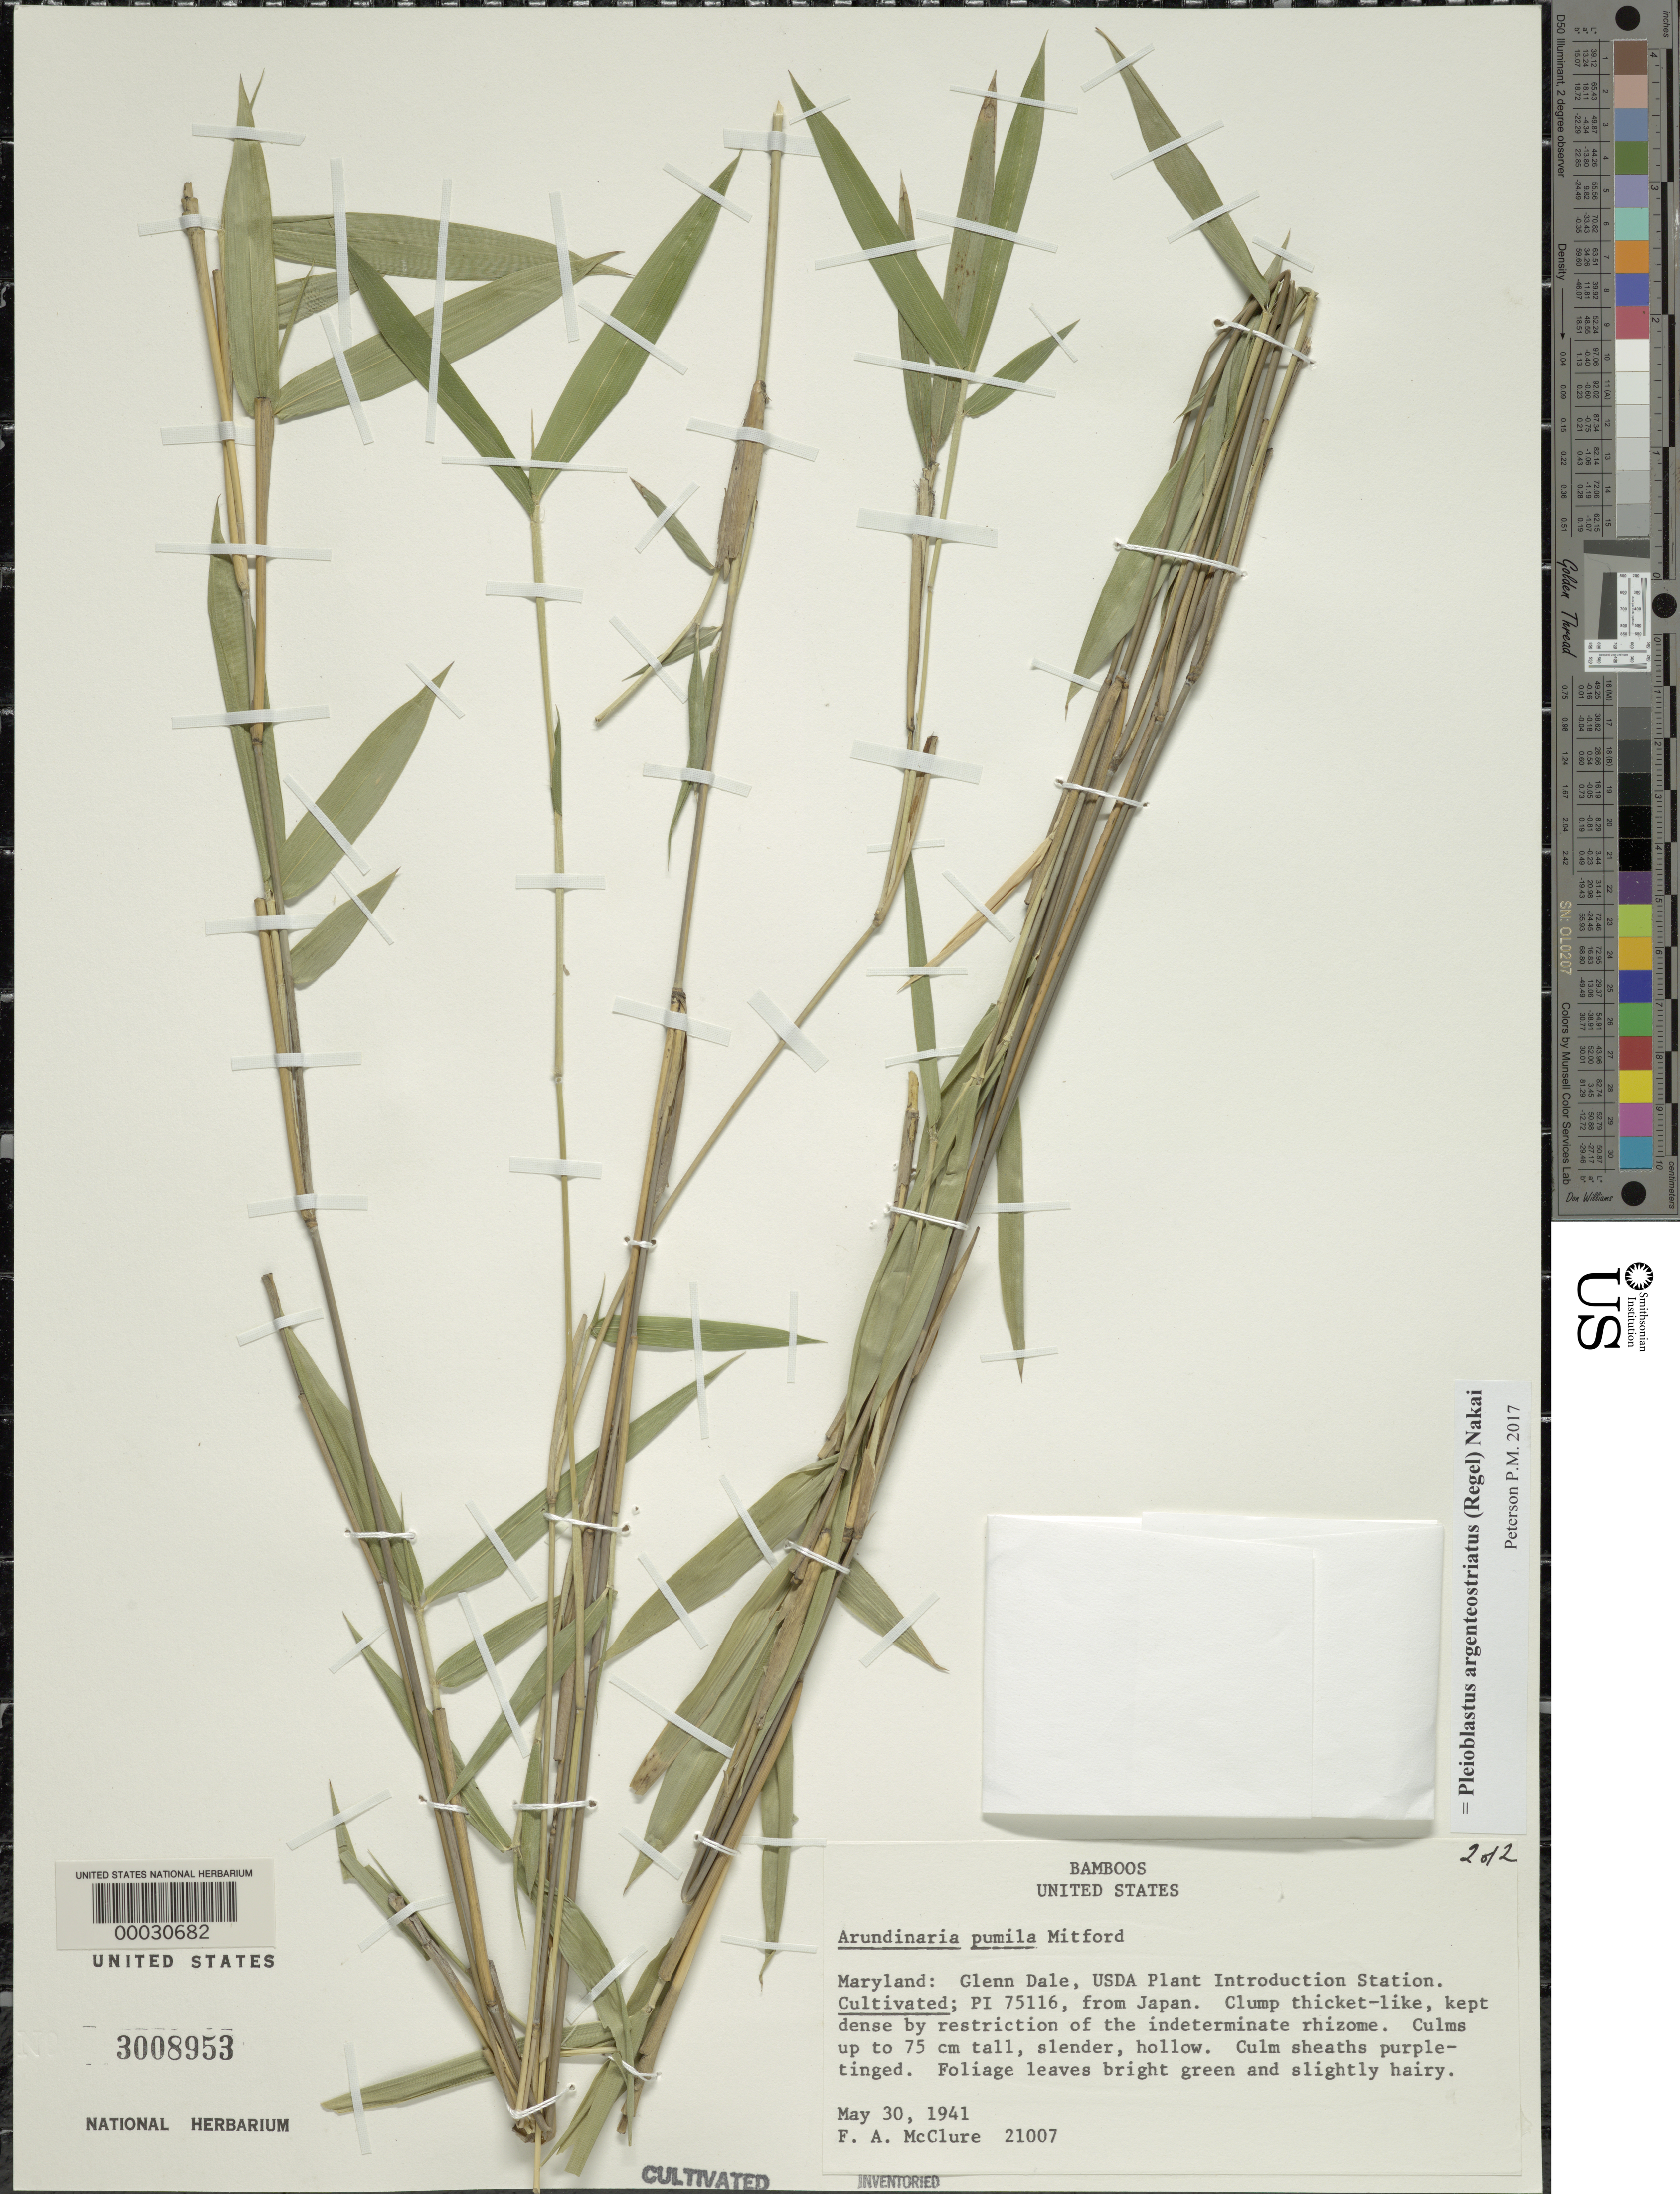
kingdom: Plantae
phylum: Tracheophyta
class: Liliopsida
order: Poales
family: Poaceae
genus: Pleioblastus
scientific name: Pleioblastus argenteostriatus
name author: (Regel) Nakai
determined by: Poaceae Reorganization Project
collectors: F. A. McClure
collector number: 21007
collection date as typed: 30 May 1941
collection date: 1941-05-30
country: United States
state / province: Maryland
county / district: Prince George's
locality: Usda plant introduction station - glenn dale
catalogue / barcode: US 3008953